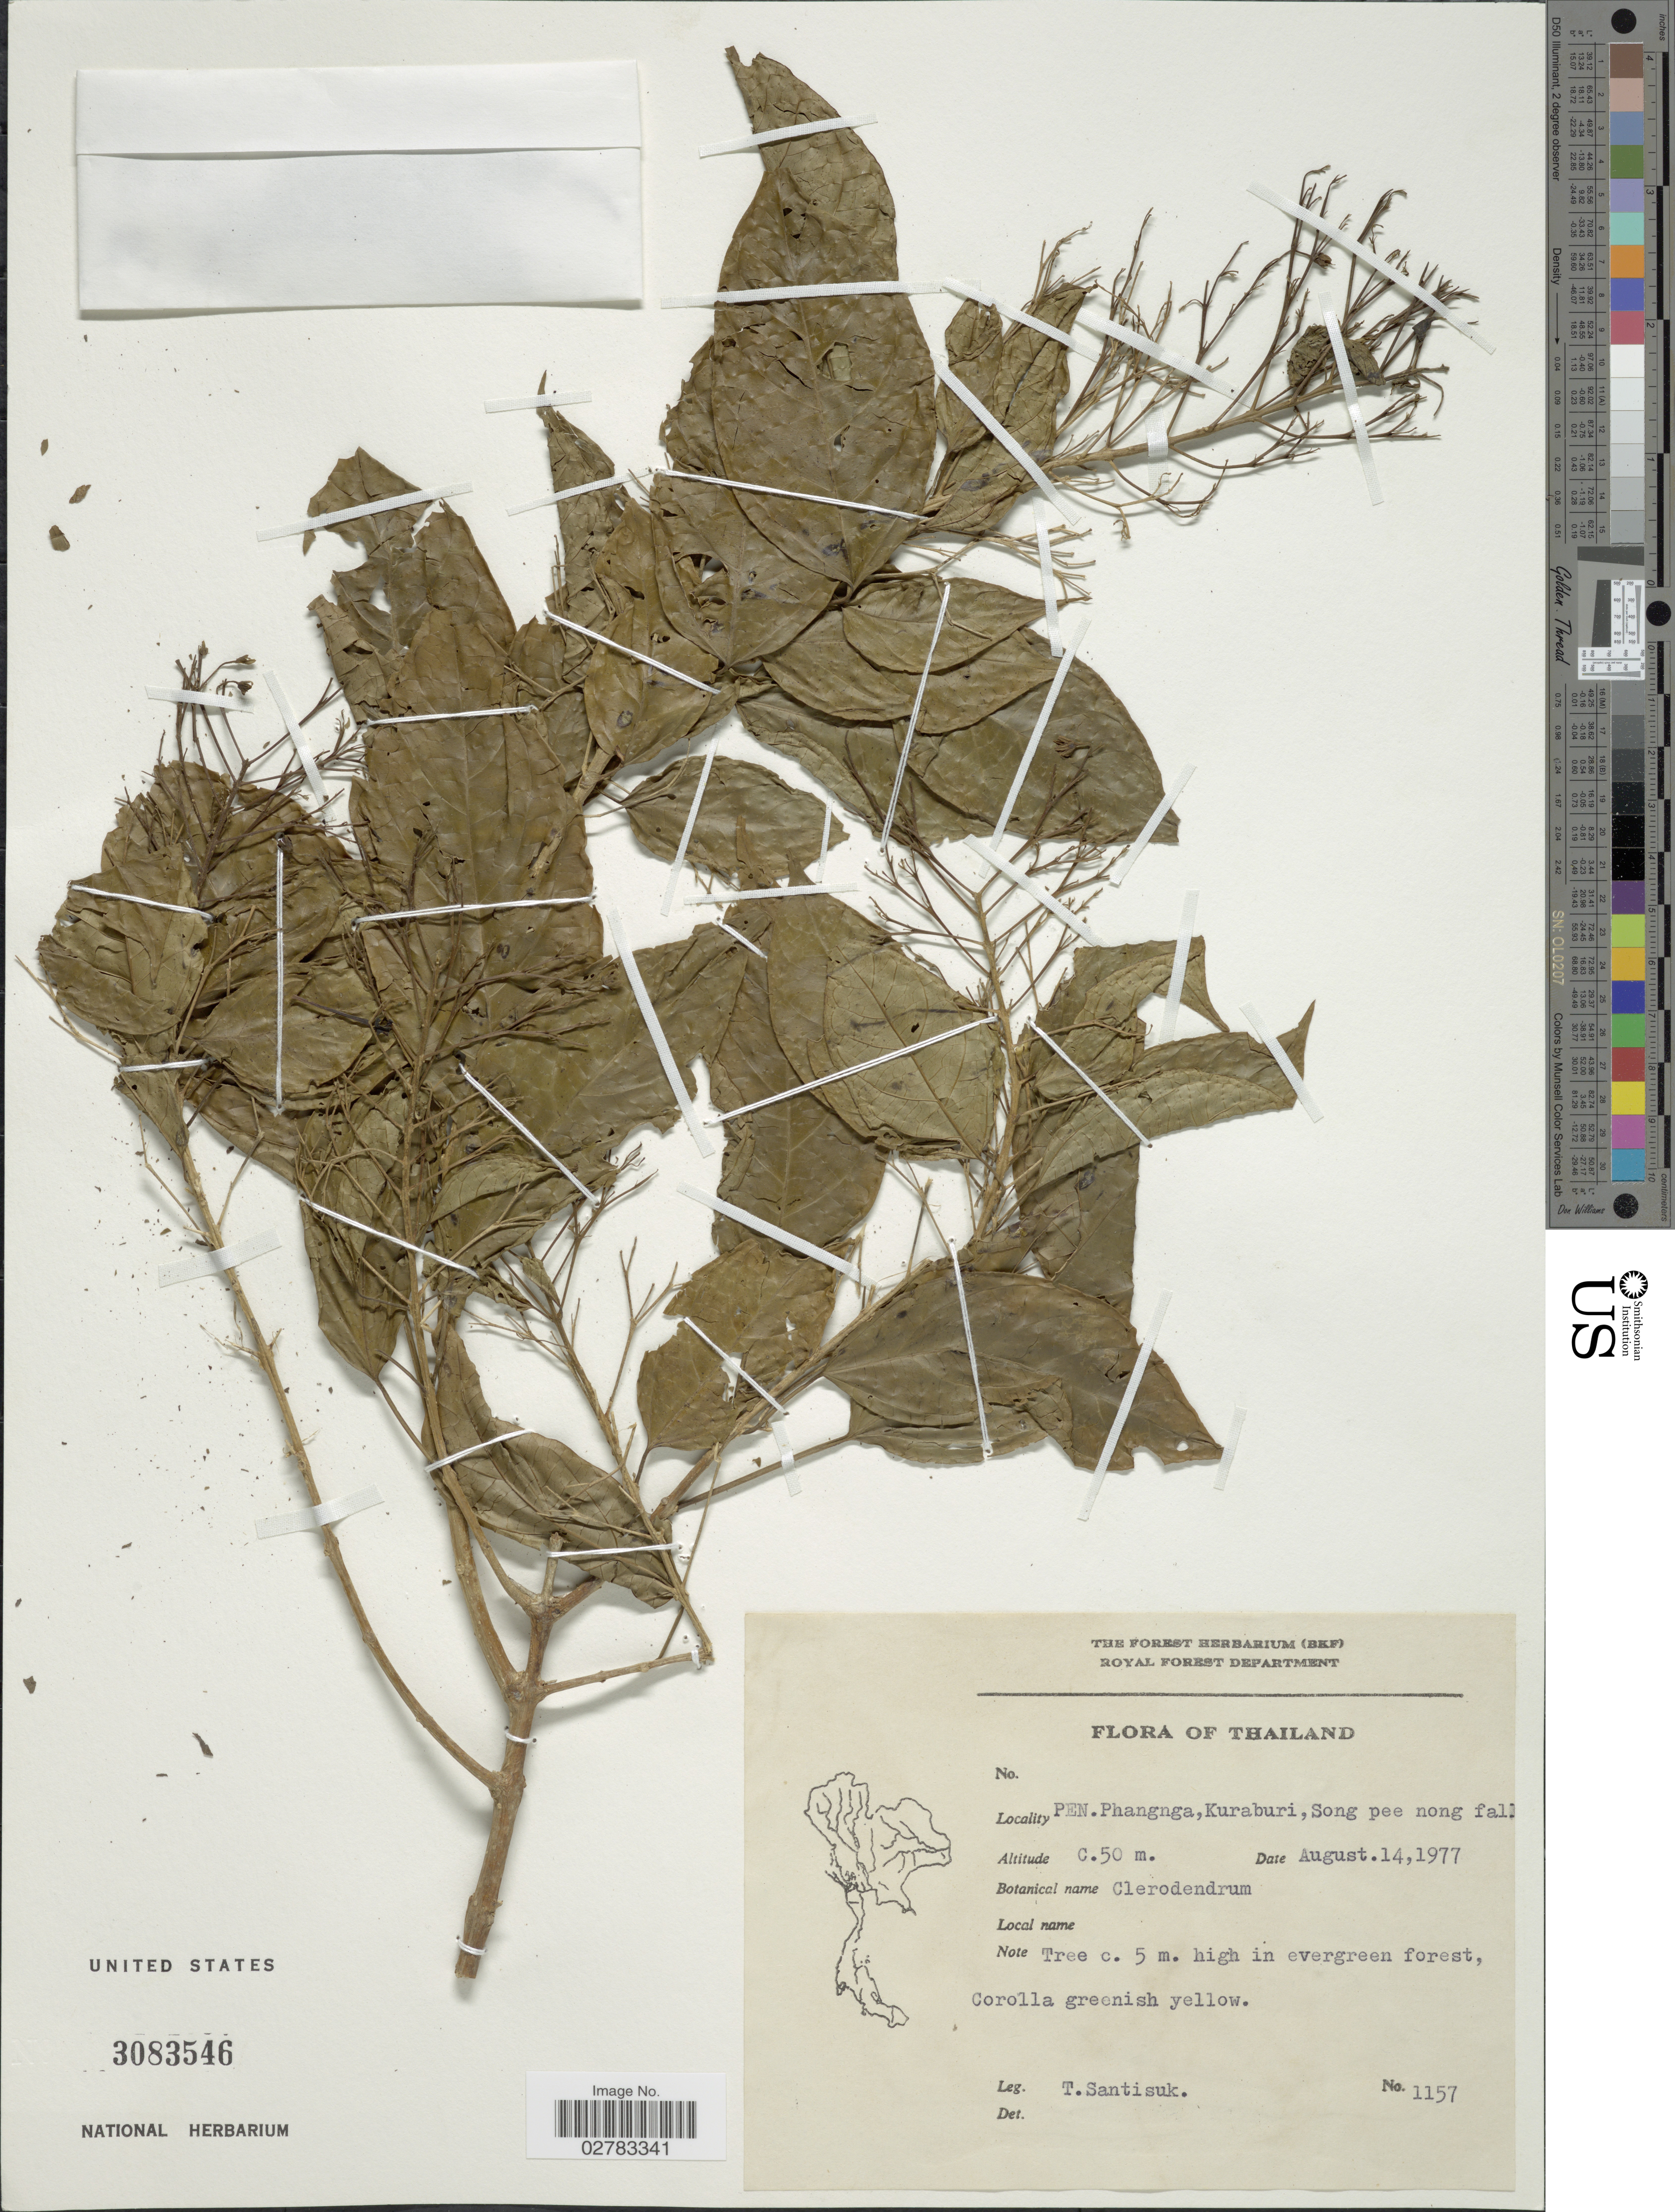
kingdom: Plantae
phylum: Tracheophyta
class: Magnoliopsida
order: Lamiales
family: Lamiaceae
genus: Clerodendrum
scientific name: Clerodendrum sp.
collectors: T. Santisuk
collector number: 1157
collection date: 1977-08-14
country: Thailand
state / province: Phang Nga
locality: Pen. Phangnga, Kuraburi, Song pee nong fall.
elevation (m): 50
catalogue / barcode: US 3083546